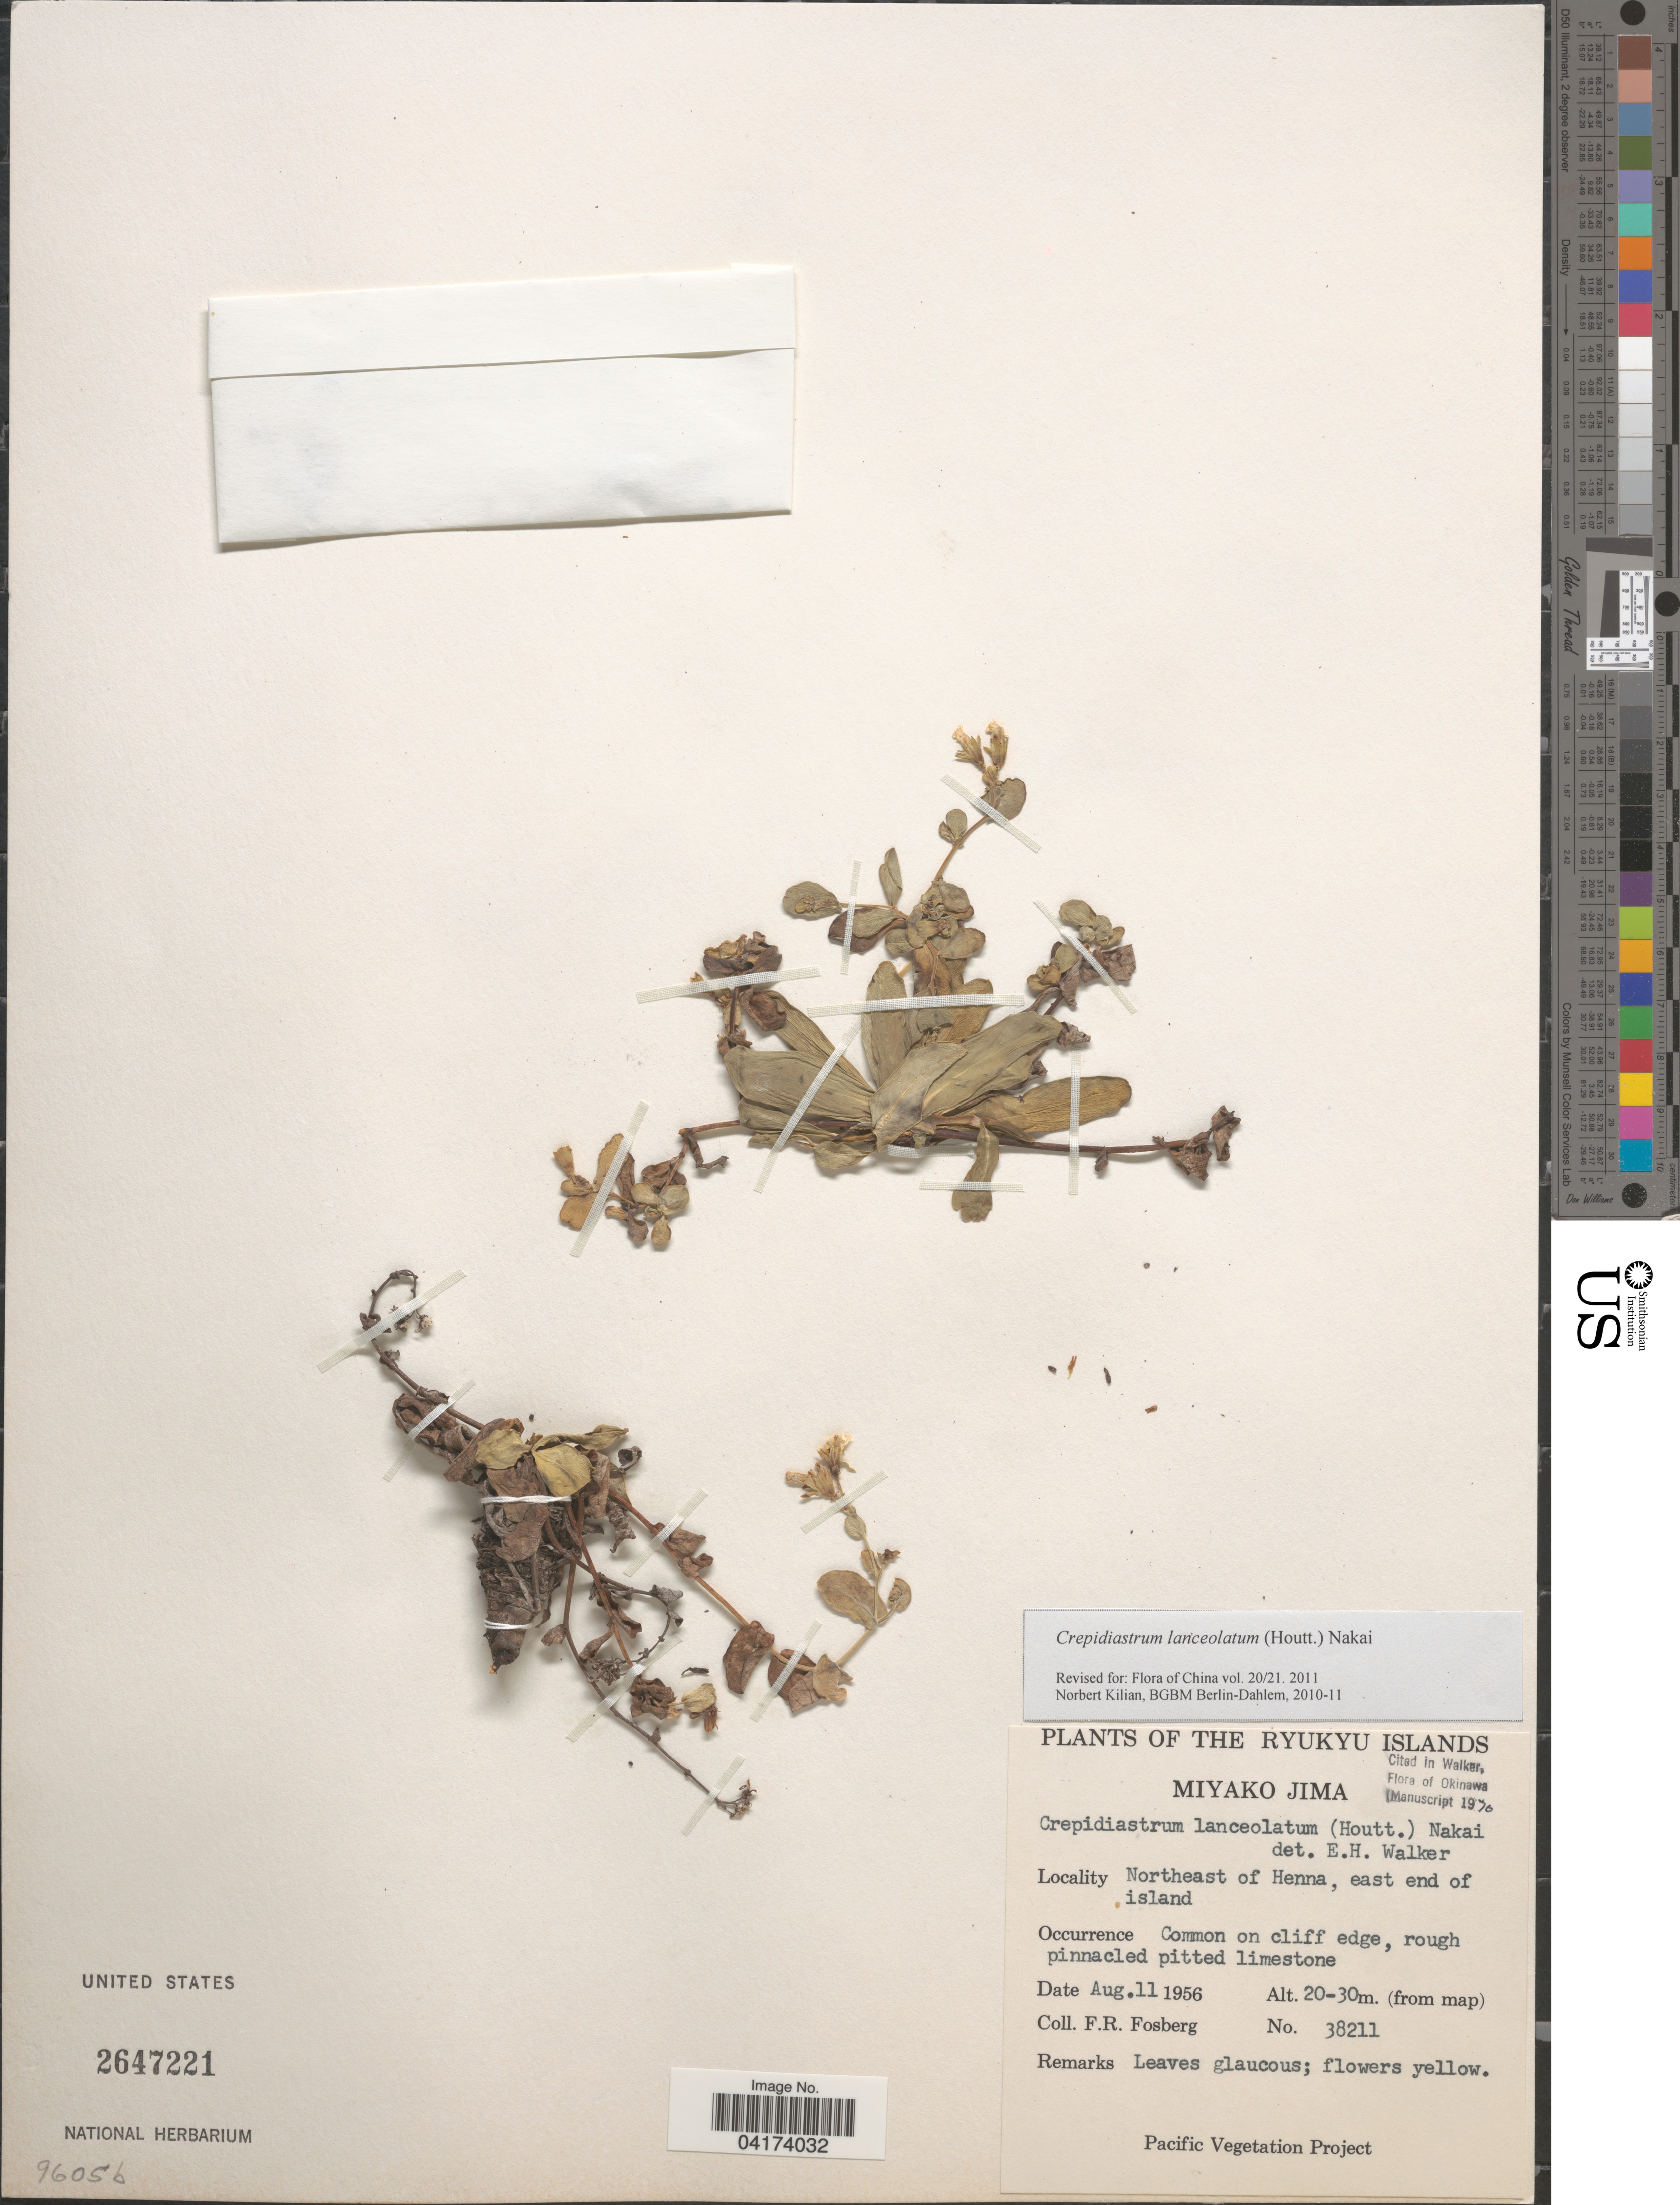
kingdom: Plantae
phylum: Tracheophyta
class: Magnoliopsida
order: Asterales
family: Asteraceae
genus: Crepidiastrum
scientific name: Crepidiastrum lanceolatum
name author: (Houtt.) Nakai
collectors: F. R. Fosberg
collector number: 38211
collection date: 1956-08-11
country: Japan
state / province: Okinawa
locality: The Ryukyu Islands. Miyako Jima. Northeast of Henna, east end of island.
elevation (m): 20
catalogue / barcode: US 2647221